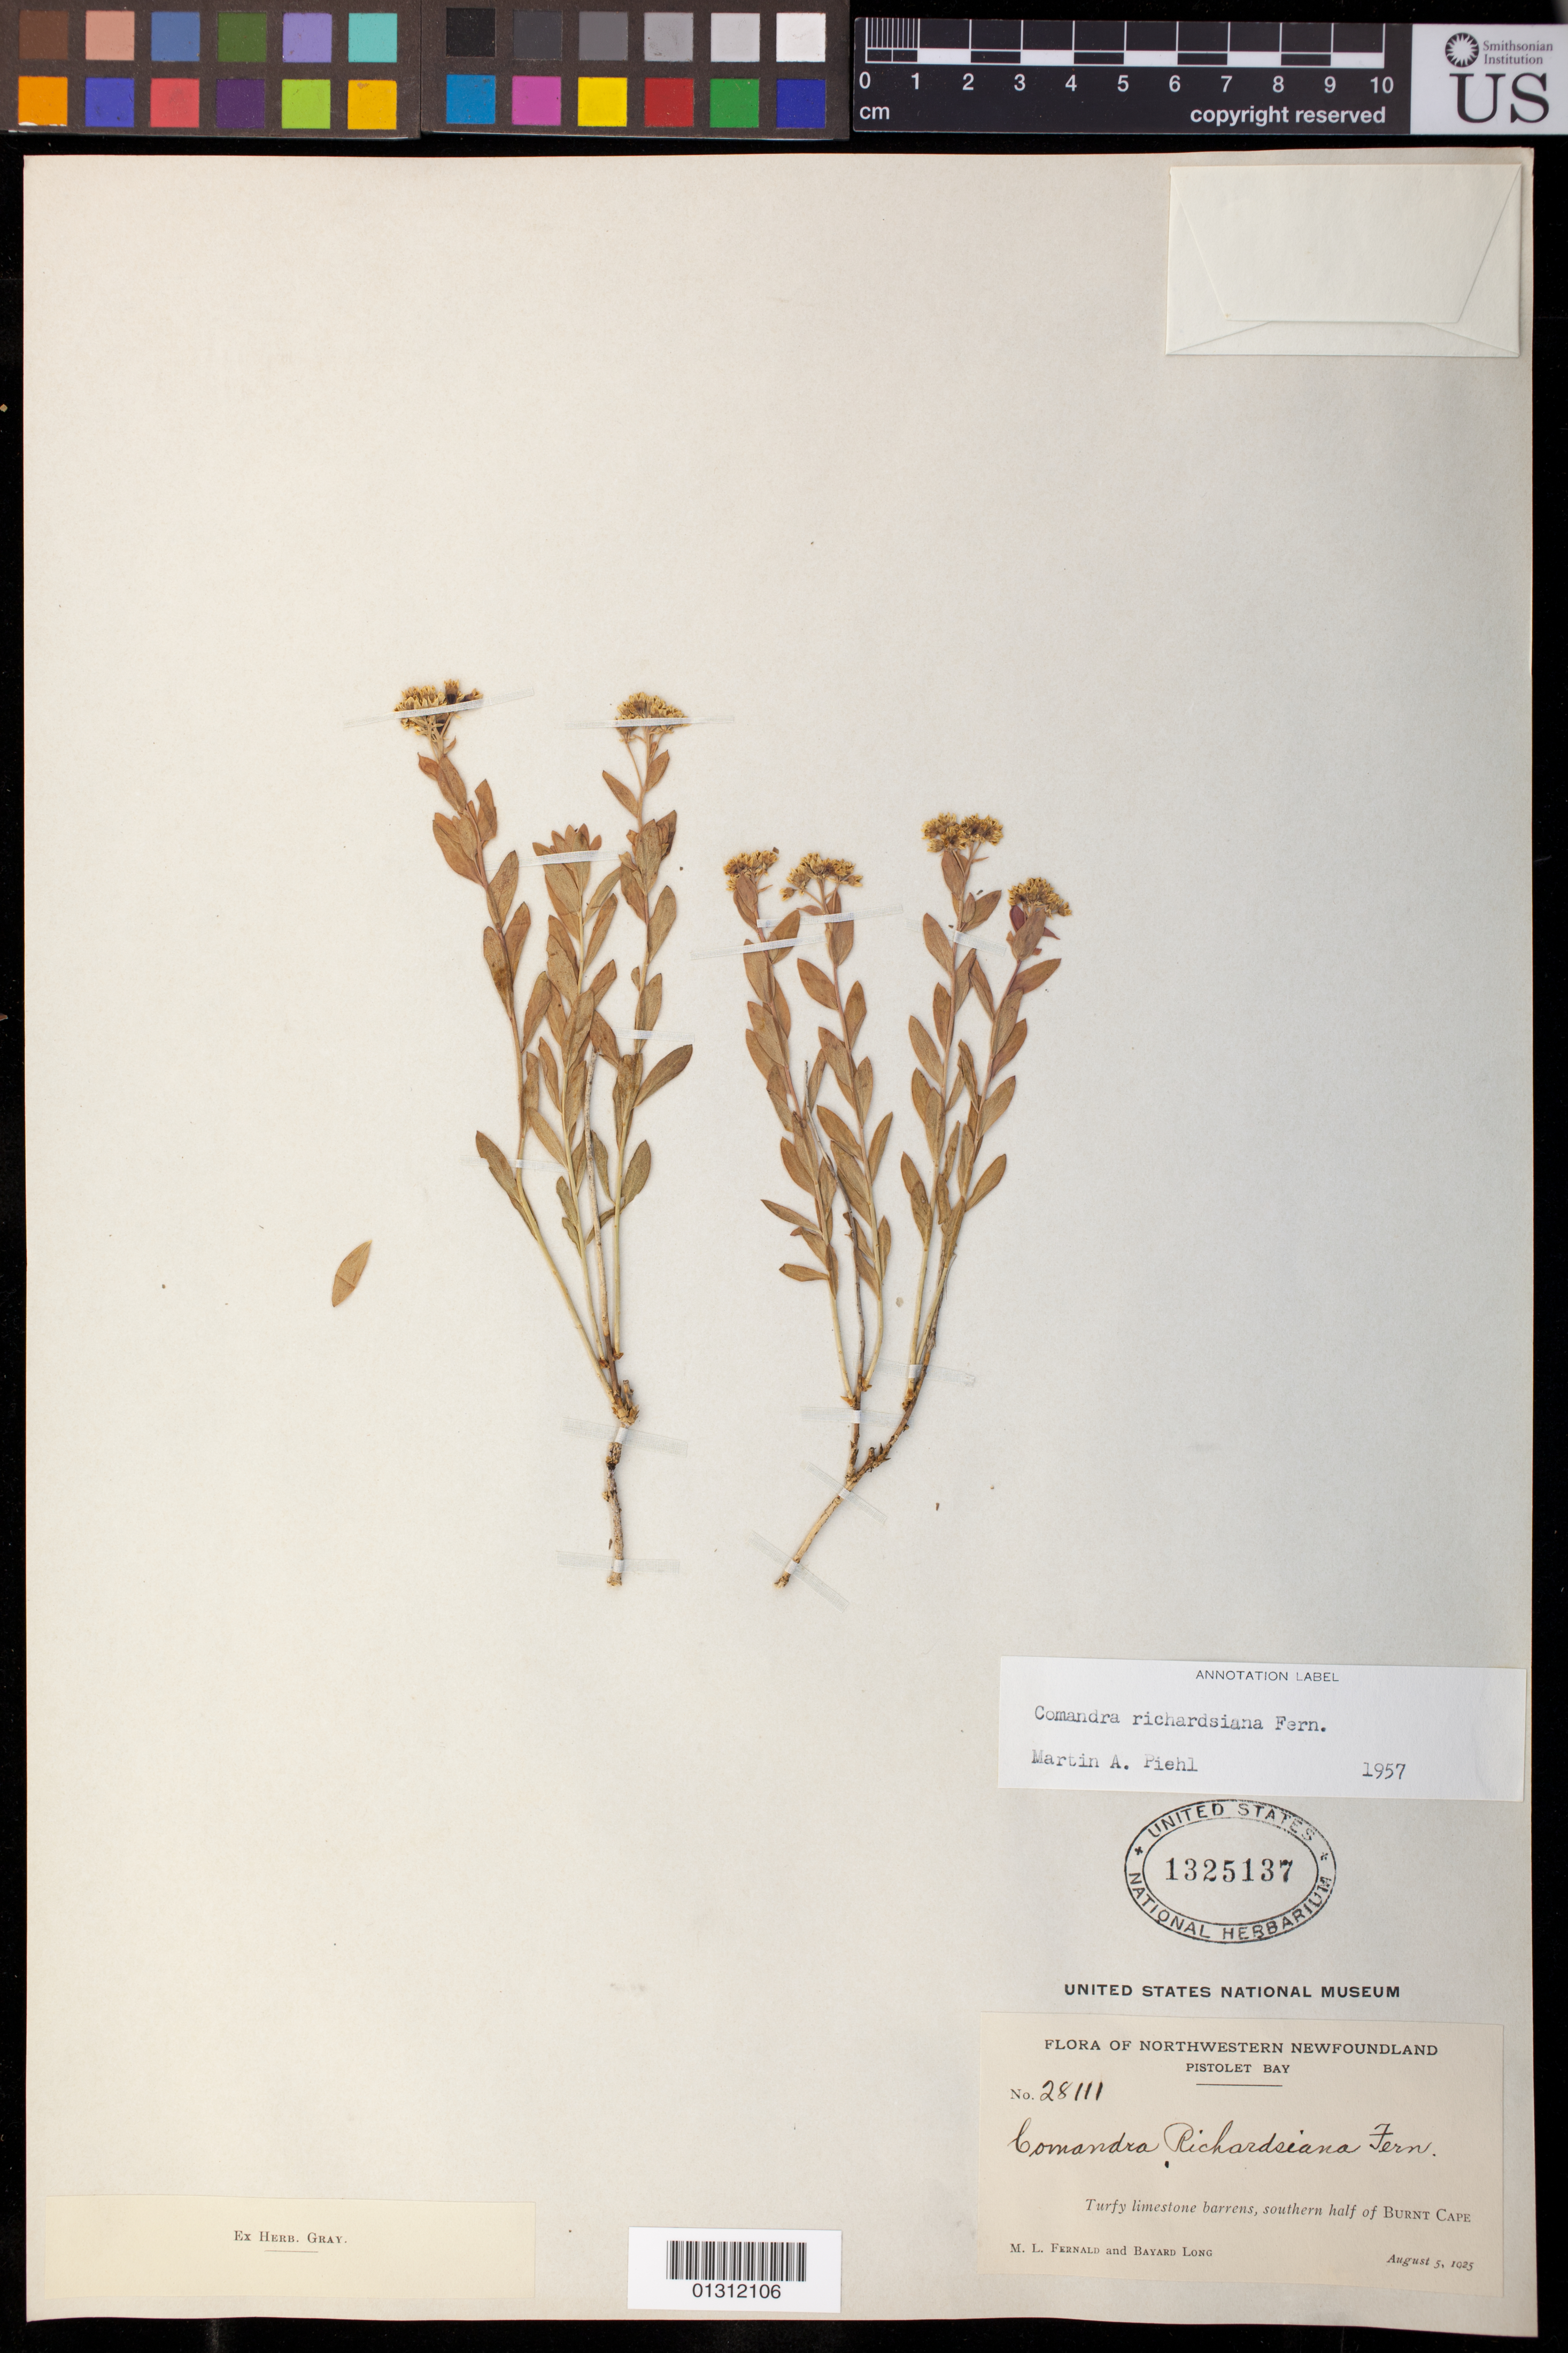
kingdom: Plantae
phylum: Tracheophyta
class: Magnoliopsida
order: Santalales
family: Comandraceae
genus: Comandra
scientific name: Comandra richardsiana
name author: Fernald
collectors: M. L. Fernald & B. Long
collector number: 28111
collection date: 1925-08-05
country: Canada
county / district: Pistolet Bay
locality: Turfy limestone barrens, southern half of Burnt Cape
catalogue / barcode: US 1325137